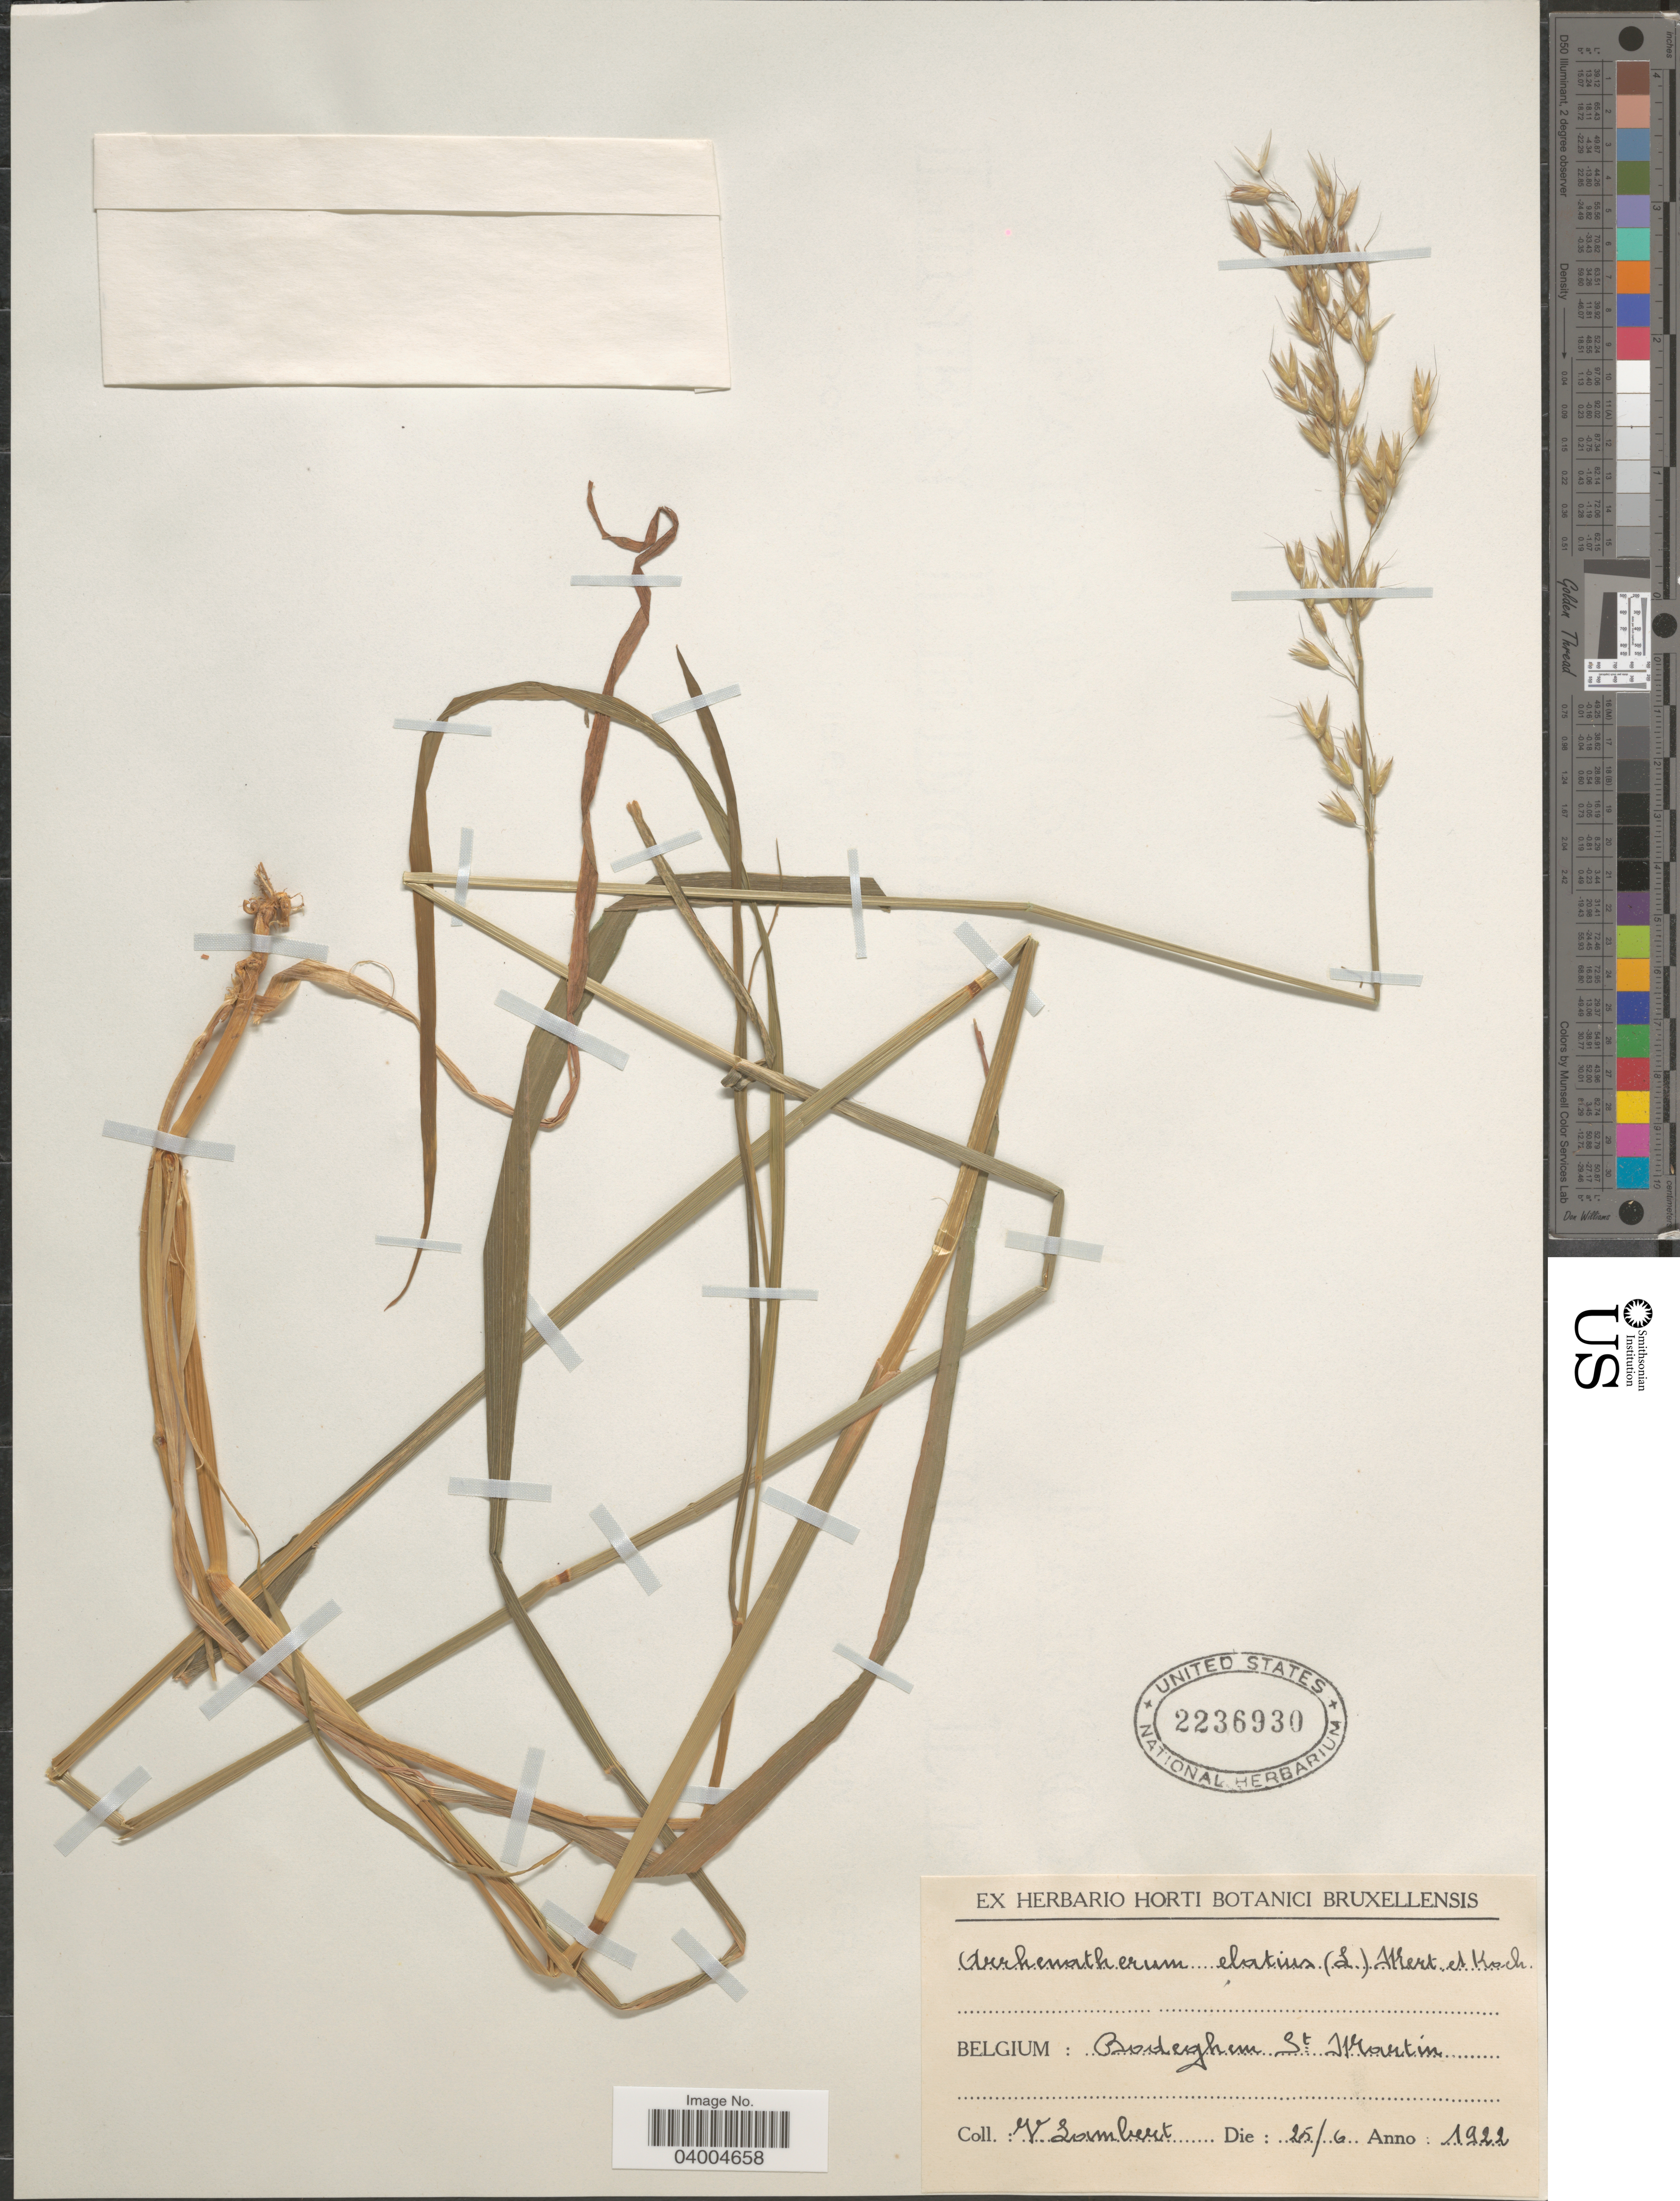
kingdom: Plantae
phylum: Tracheophyta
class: Liliopsida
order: Poales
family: Poaceae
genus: Arrhenatherum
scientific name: Arrhenatherum elatius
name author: (L.) J. Presl & C. Presl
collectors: V. Lambert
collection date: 1922-06-25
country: Belgium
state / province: Brussels, Capital District of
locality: Bodeghem St. Martin.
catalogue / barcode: US 2236930